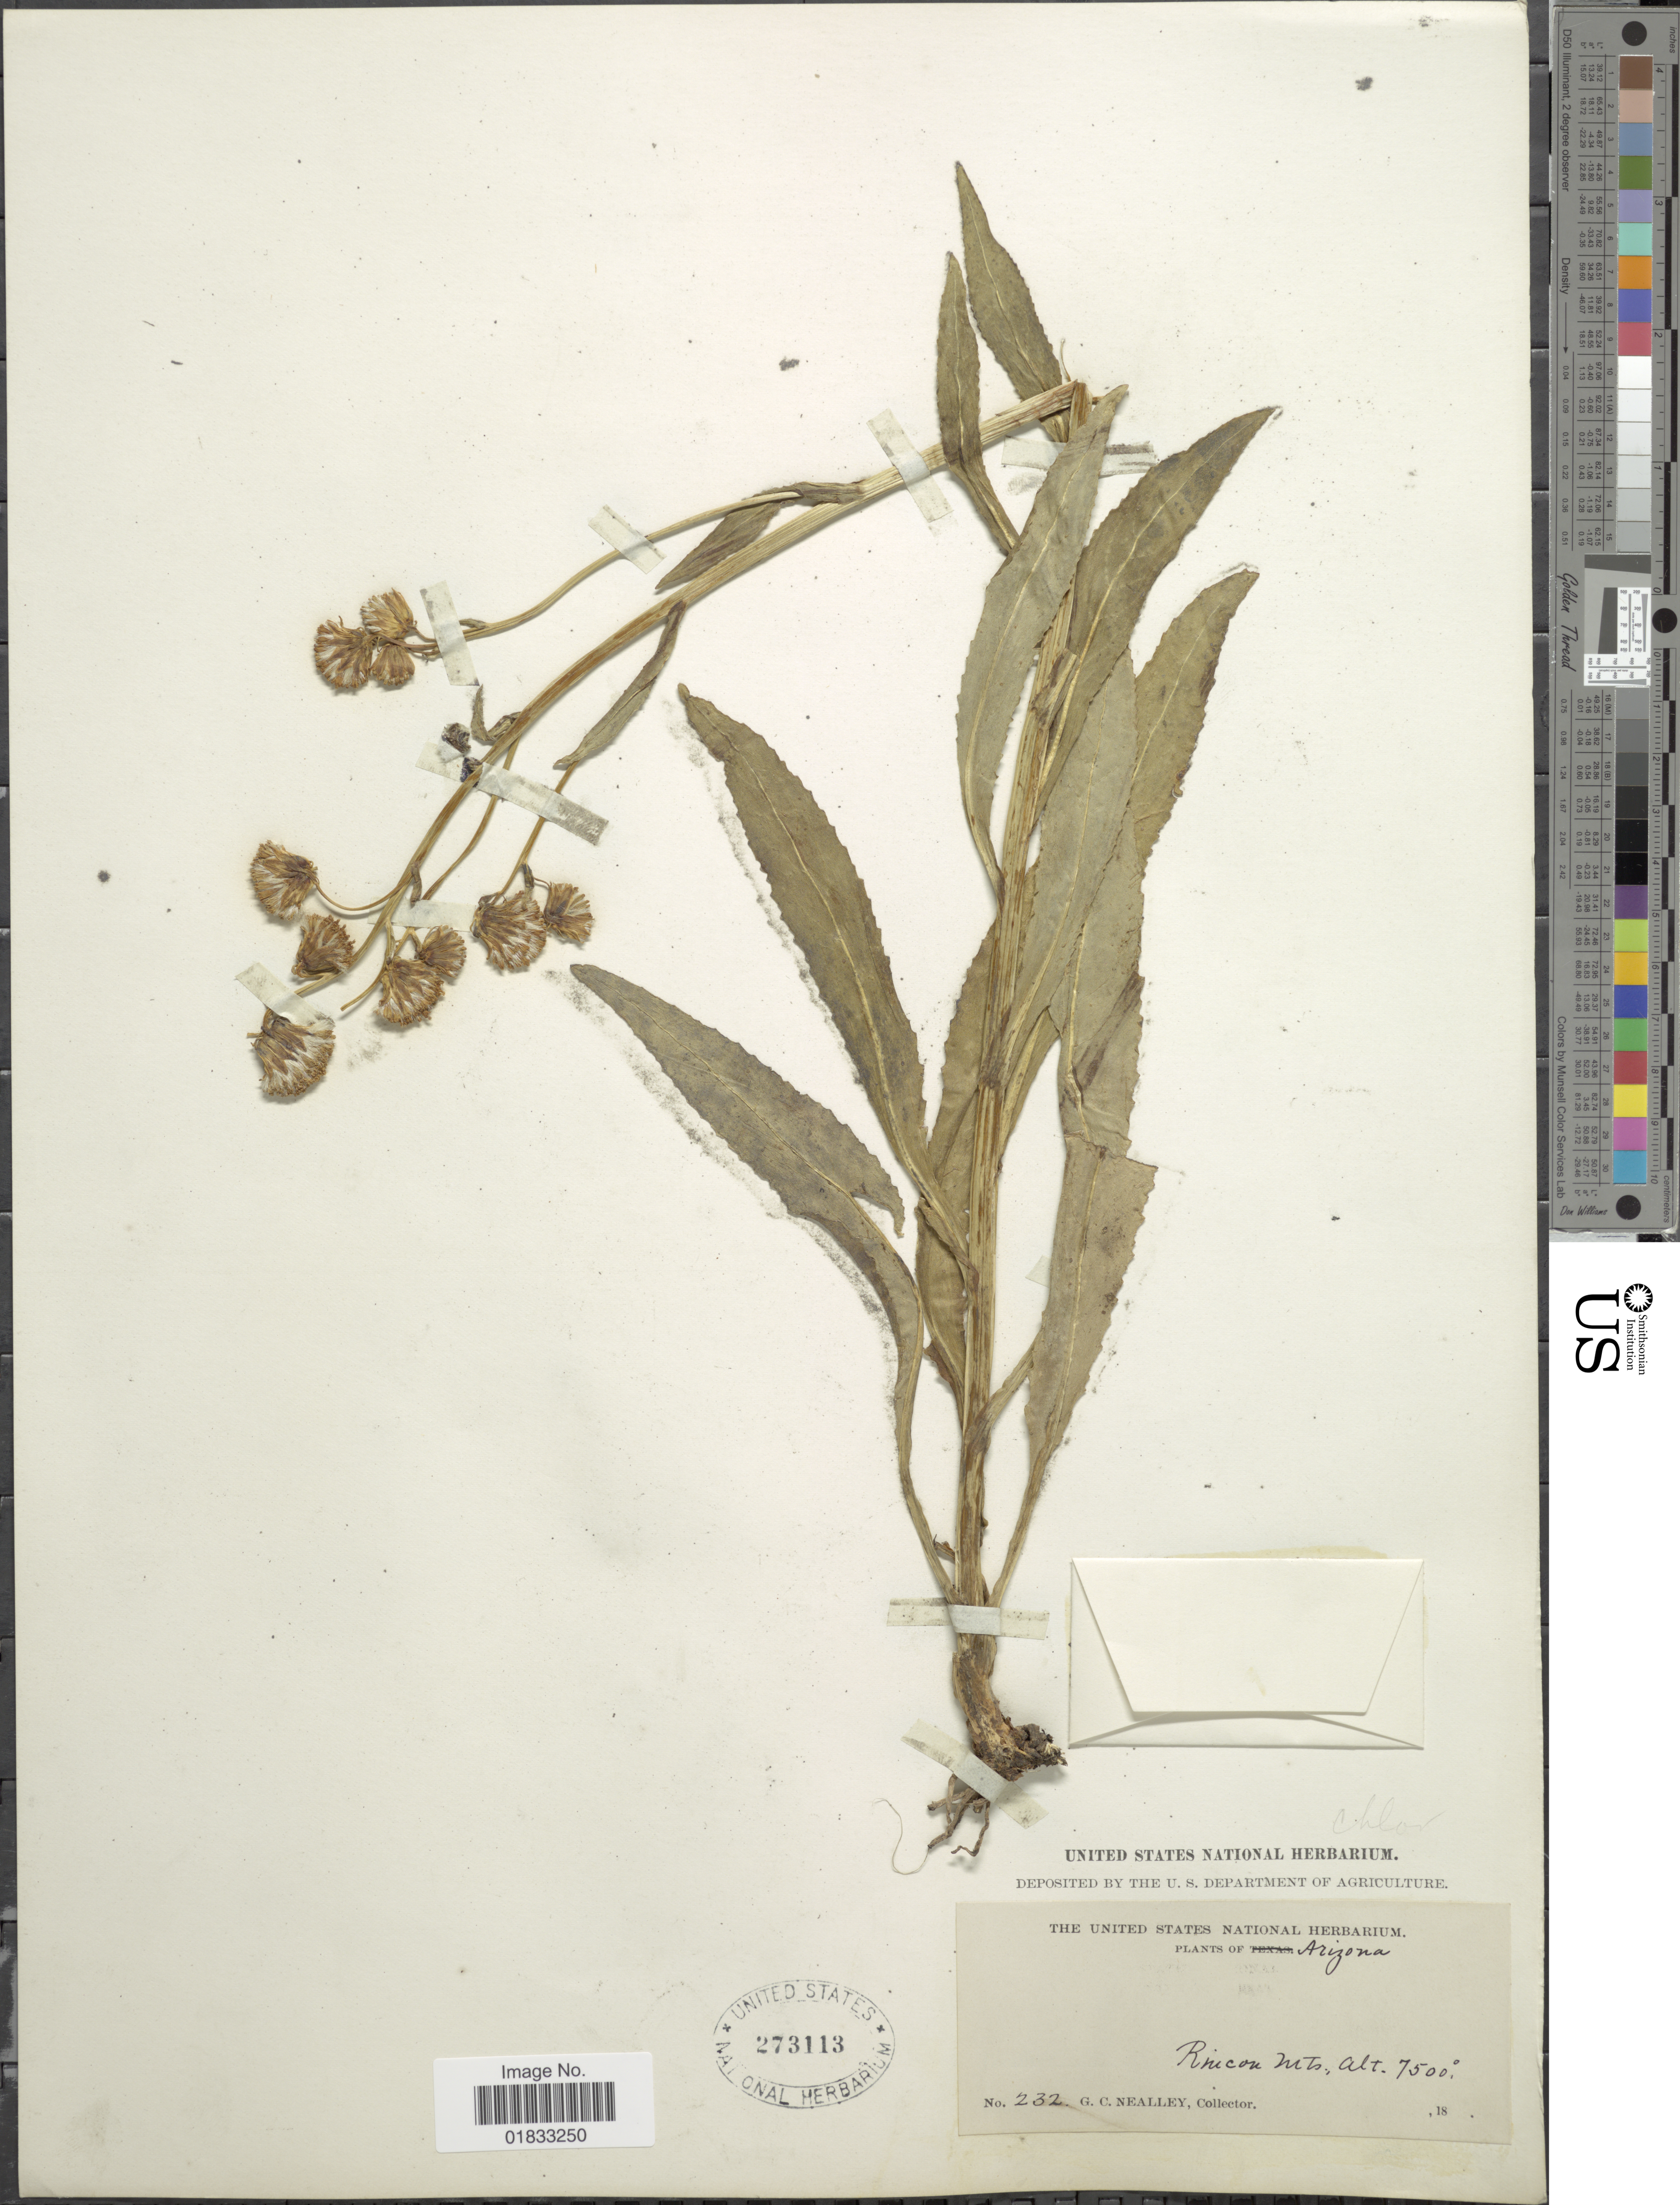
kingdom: Plantae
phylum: Tracheophyta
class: Magnoliopsida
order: Asterales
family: Asteraceae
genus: Senecio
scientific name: Senecio chloranthus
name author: Greene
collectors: G. C. Nealley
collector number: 232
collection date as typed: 18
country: United States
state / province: Arizona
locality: Rincon Mts.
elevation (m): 2286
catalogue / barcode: US 273113